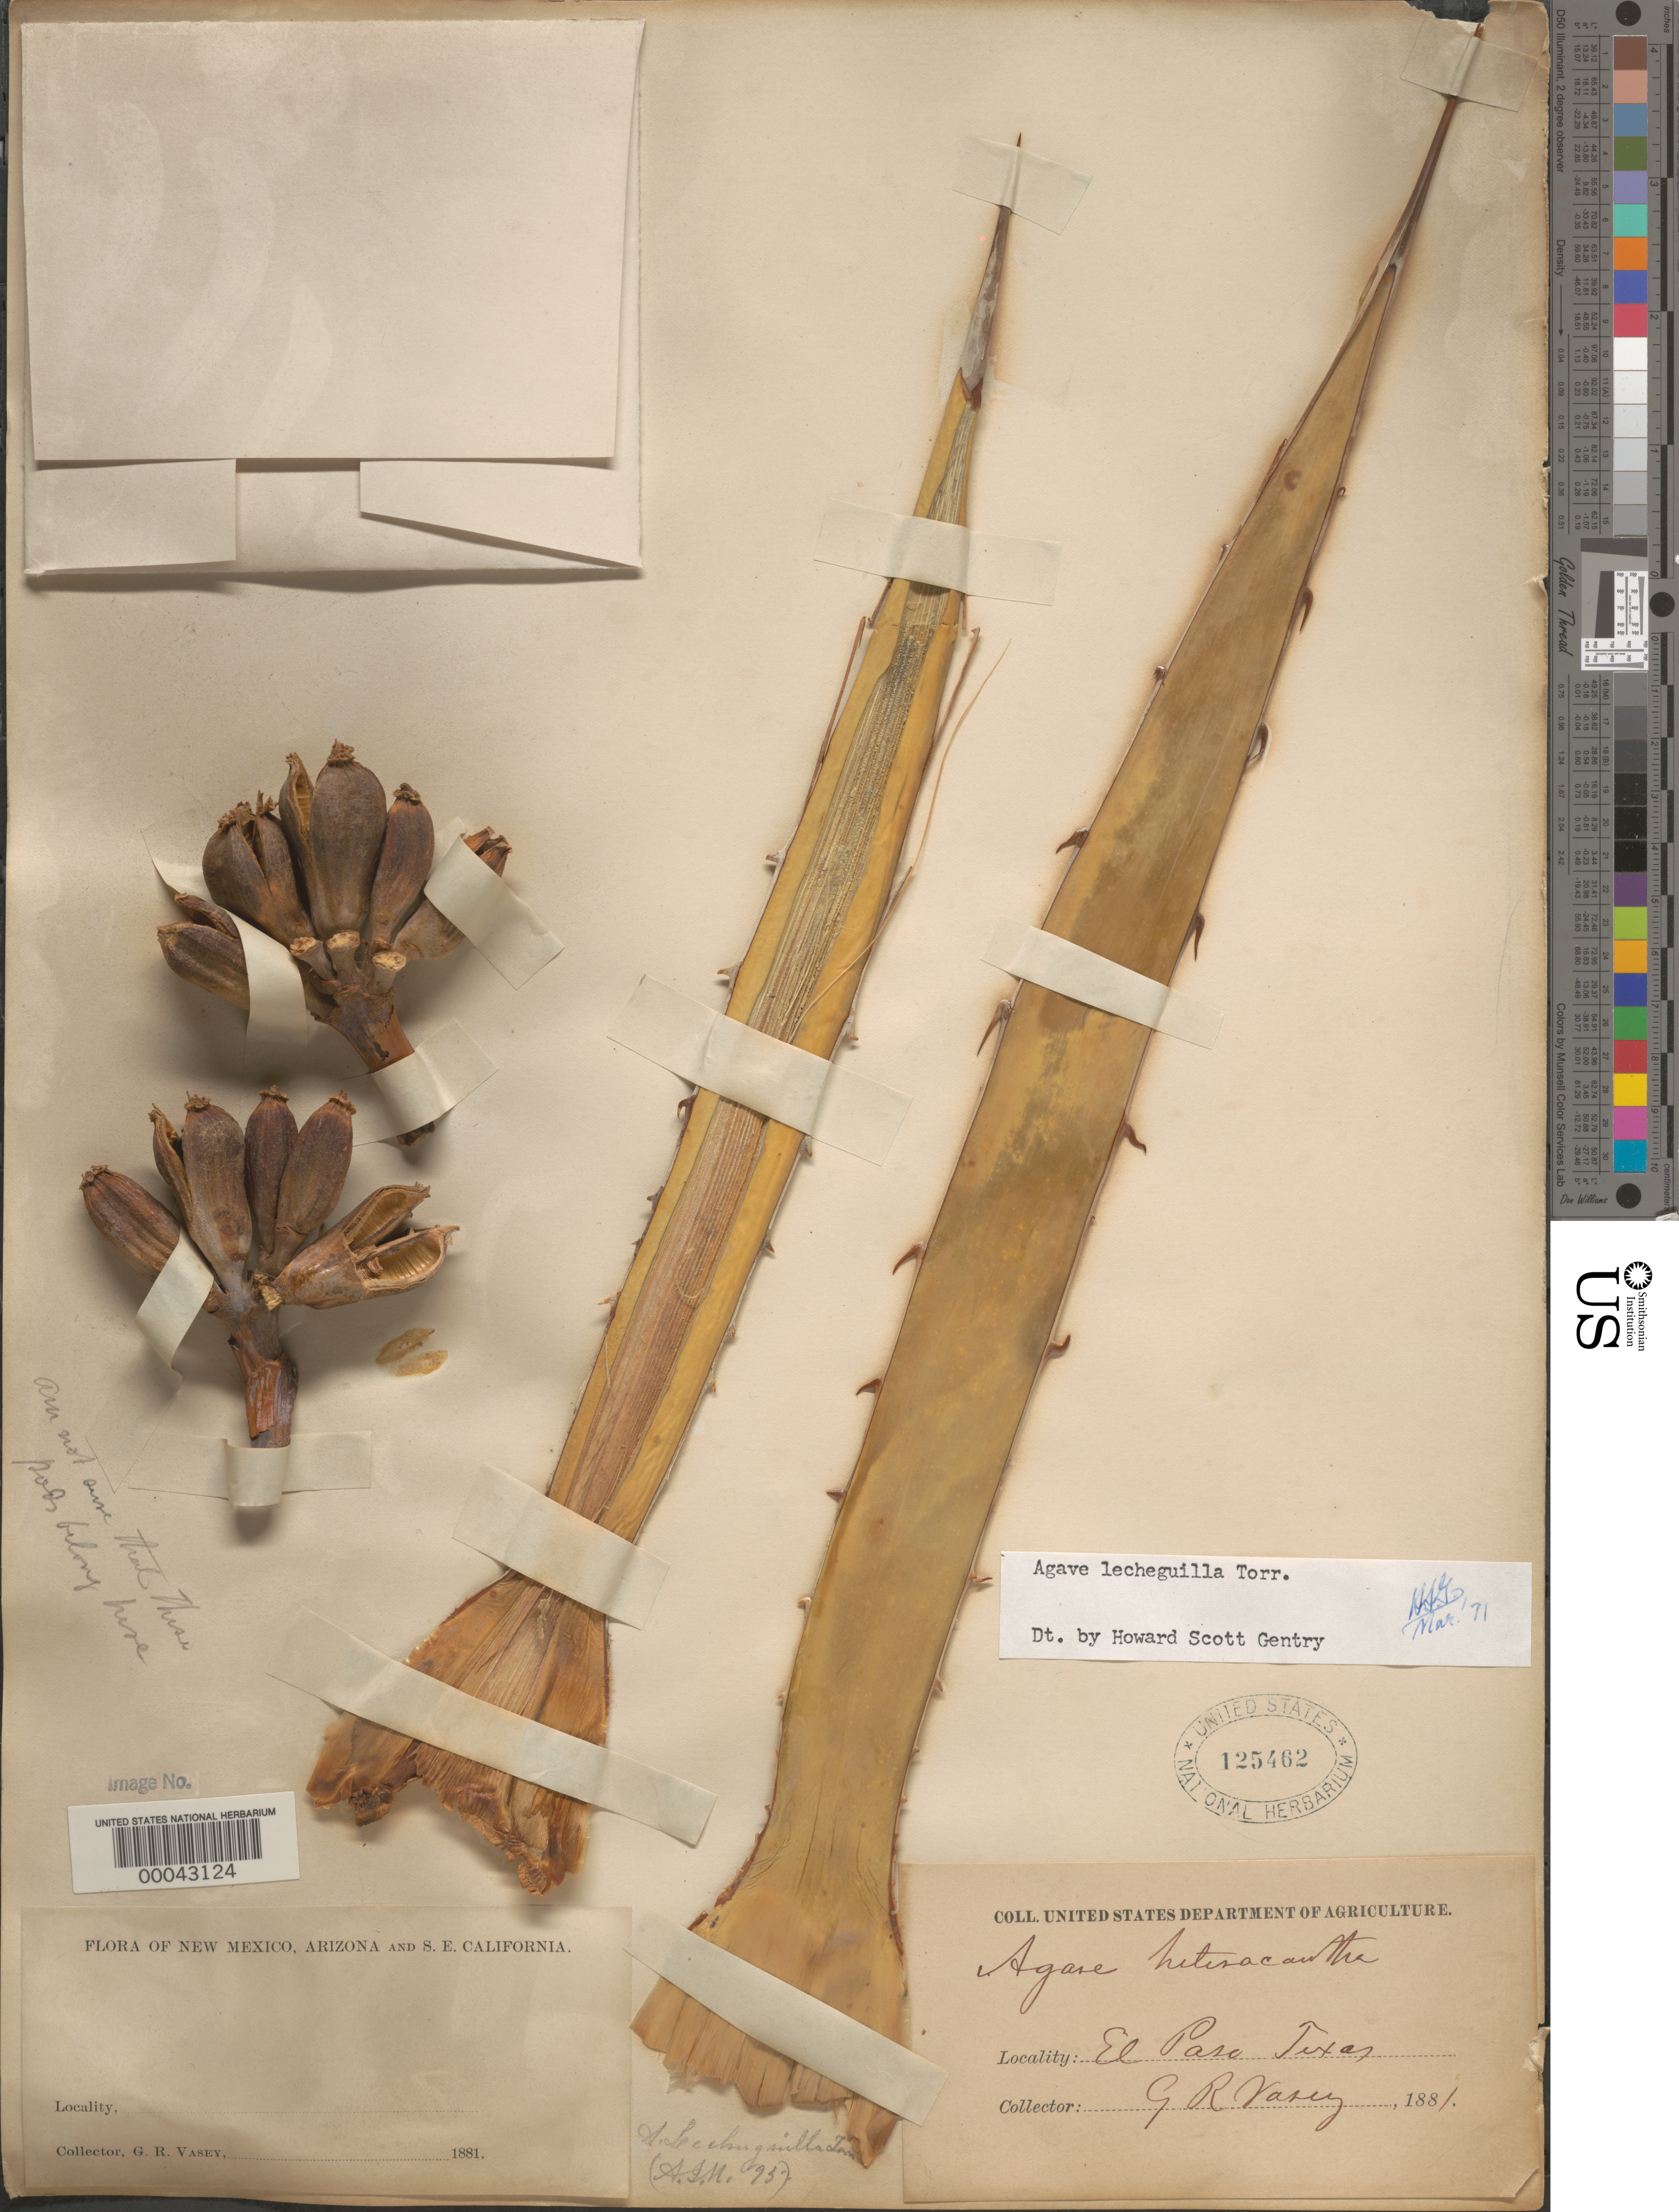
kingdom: Plantae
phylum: Tracheophyta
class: Liliopsida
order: Asparagales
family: Asparagaceae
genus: Agave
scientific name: Agave lechuguilla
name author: Torr.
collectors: G. R. Vasey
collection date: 1881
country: United States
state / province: Texas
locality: El Paso.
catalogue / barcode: US 125462